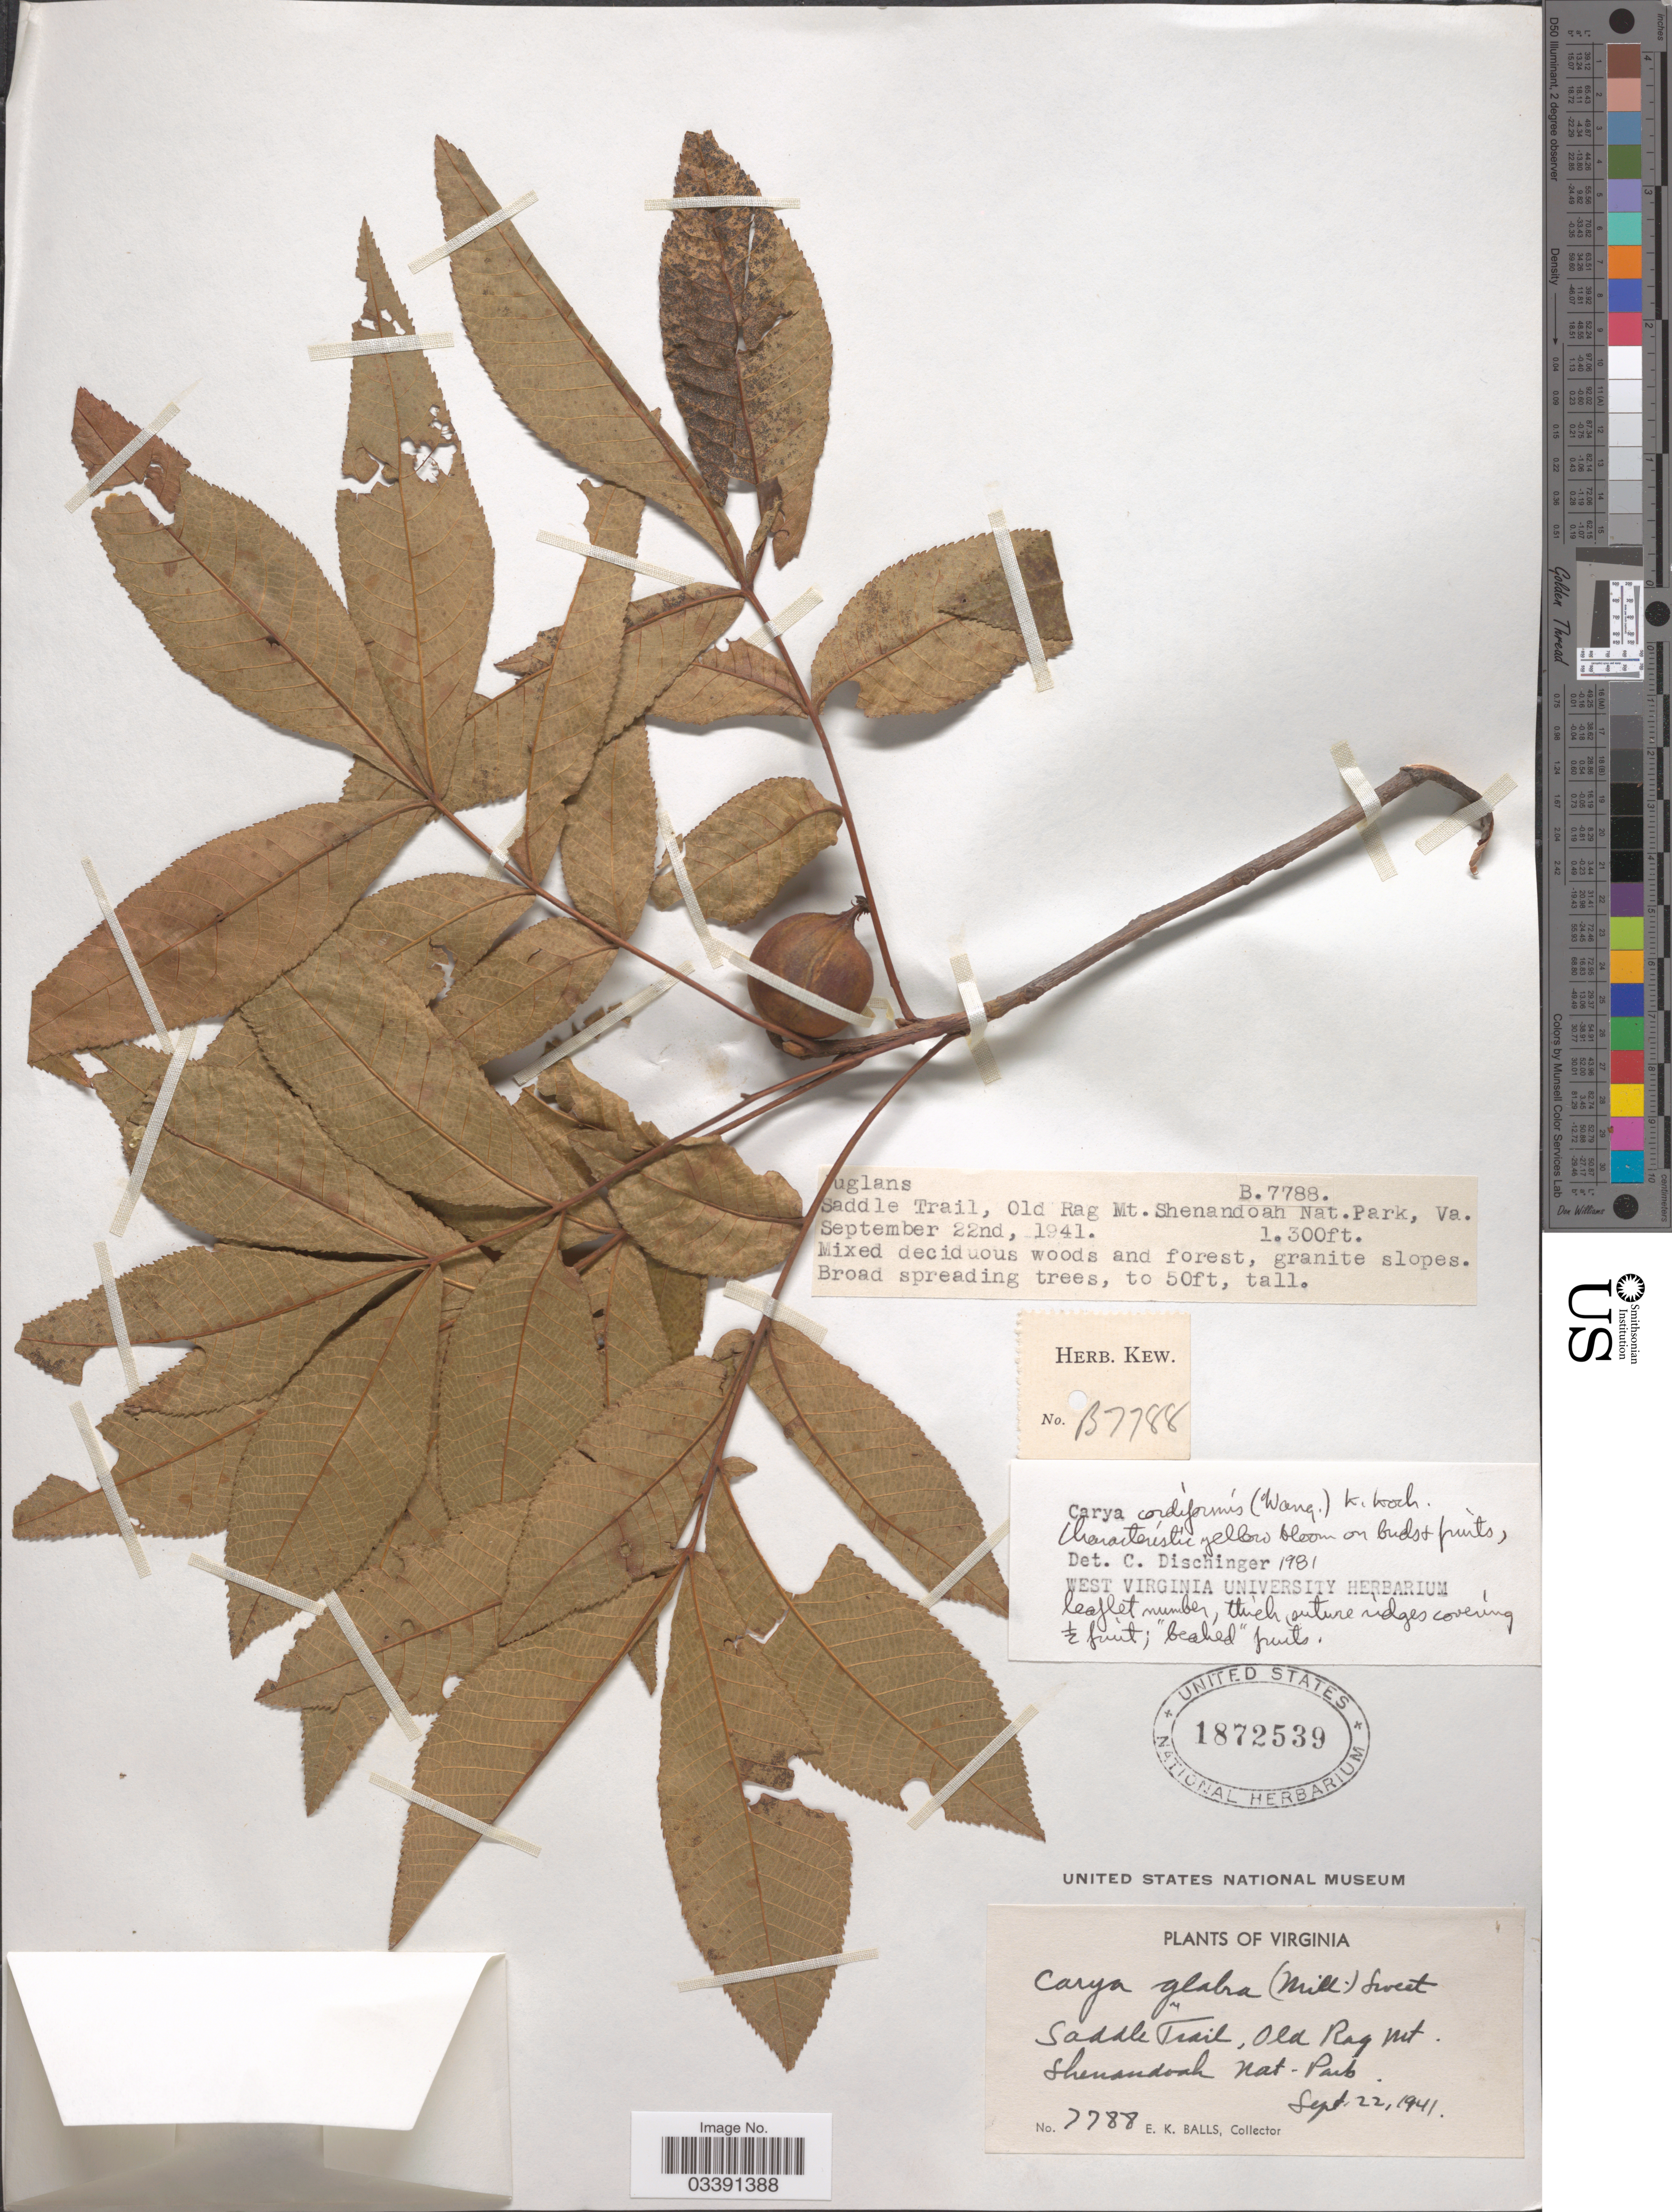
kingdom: Plantae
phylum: Tracheophyta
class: Magnoliopsida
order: Fagales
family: Juglandaceae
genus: Carya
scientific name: Carya cordiformis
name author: (Wangenh.) K. Koch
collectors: E. K. Balls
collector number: B.7788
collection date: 1941-09-22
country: United States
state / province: Virginia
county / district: Madison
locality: Saddle Trail, Old Rag Mt. Shenandoah Nat. Park, Va.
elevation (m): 396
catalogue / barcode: US 1872539